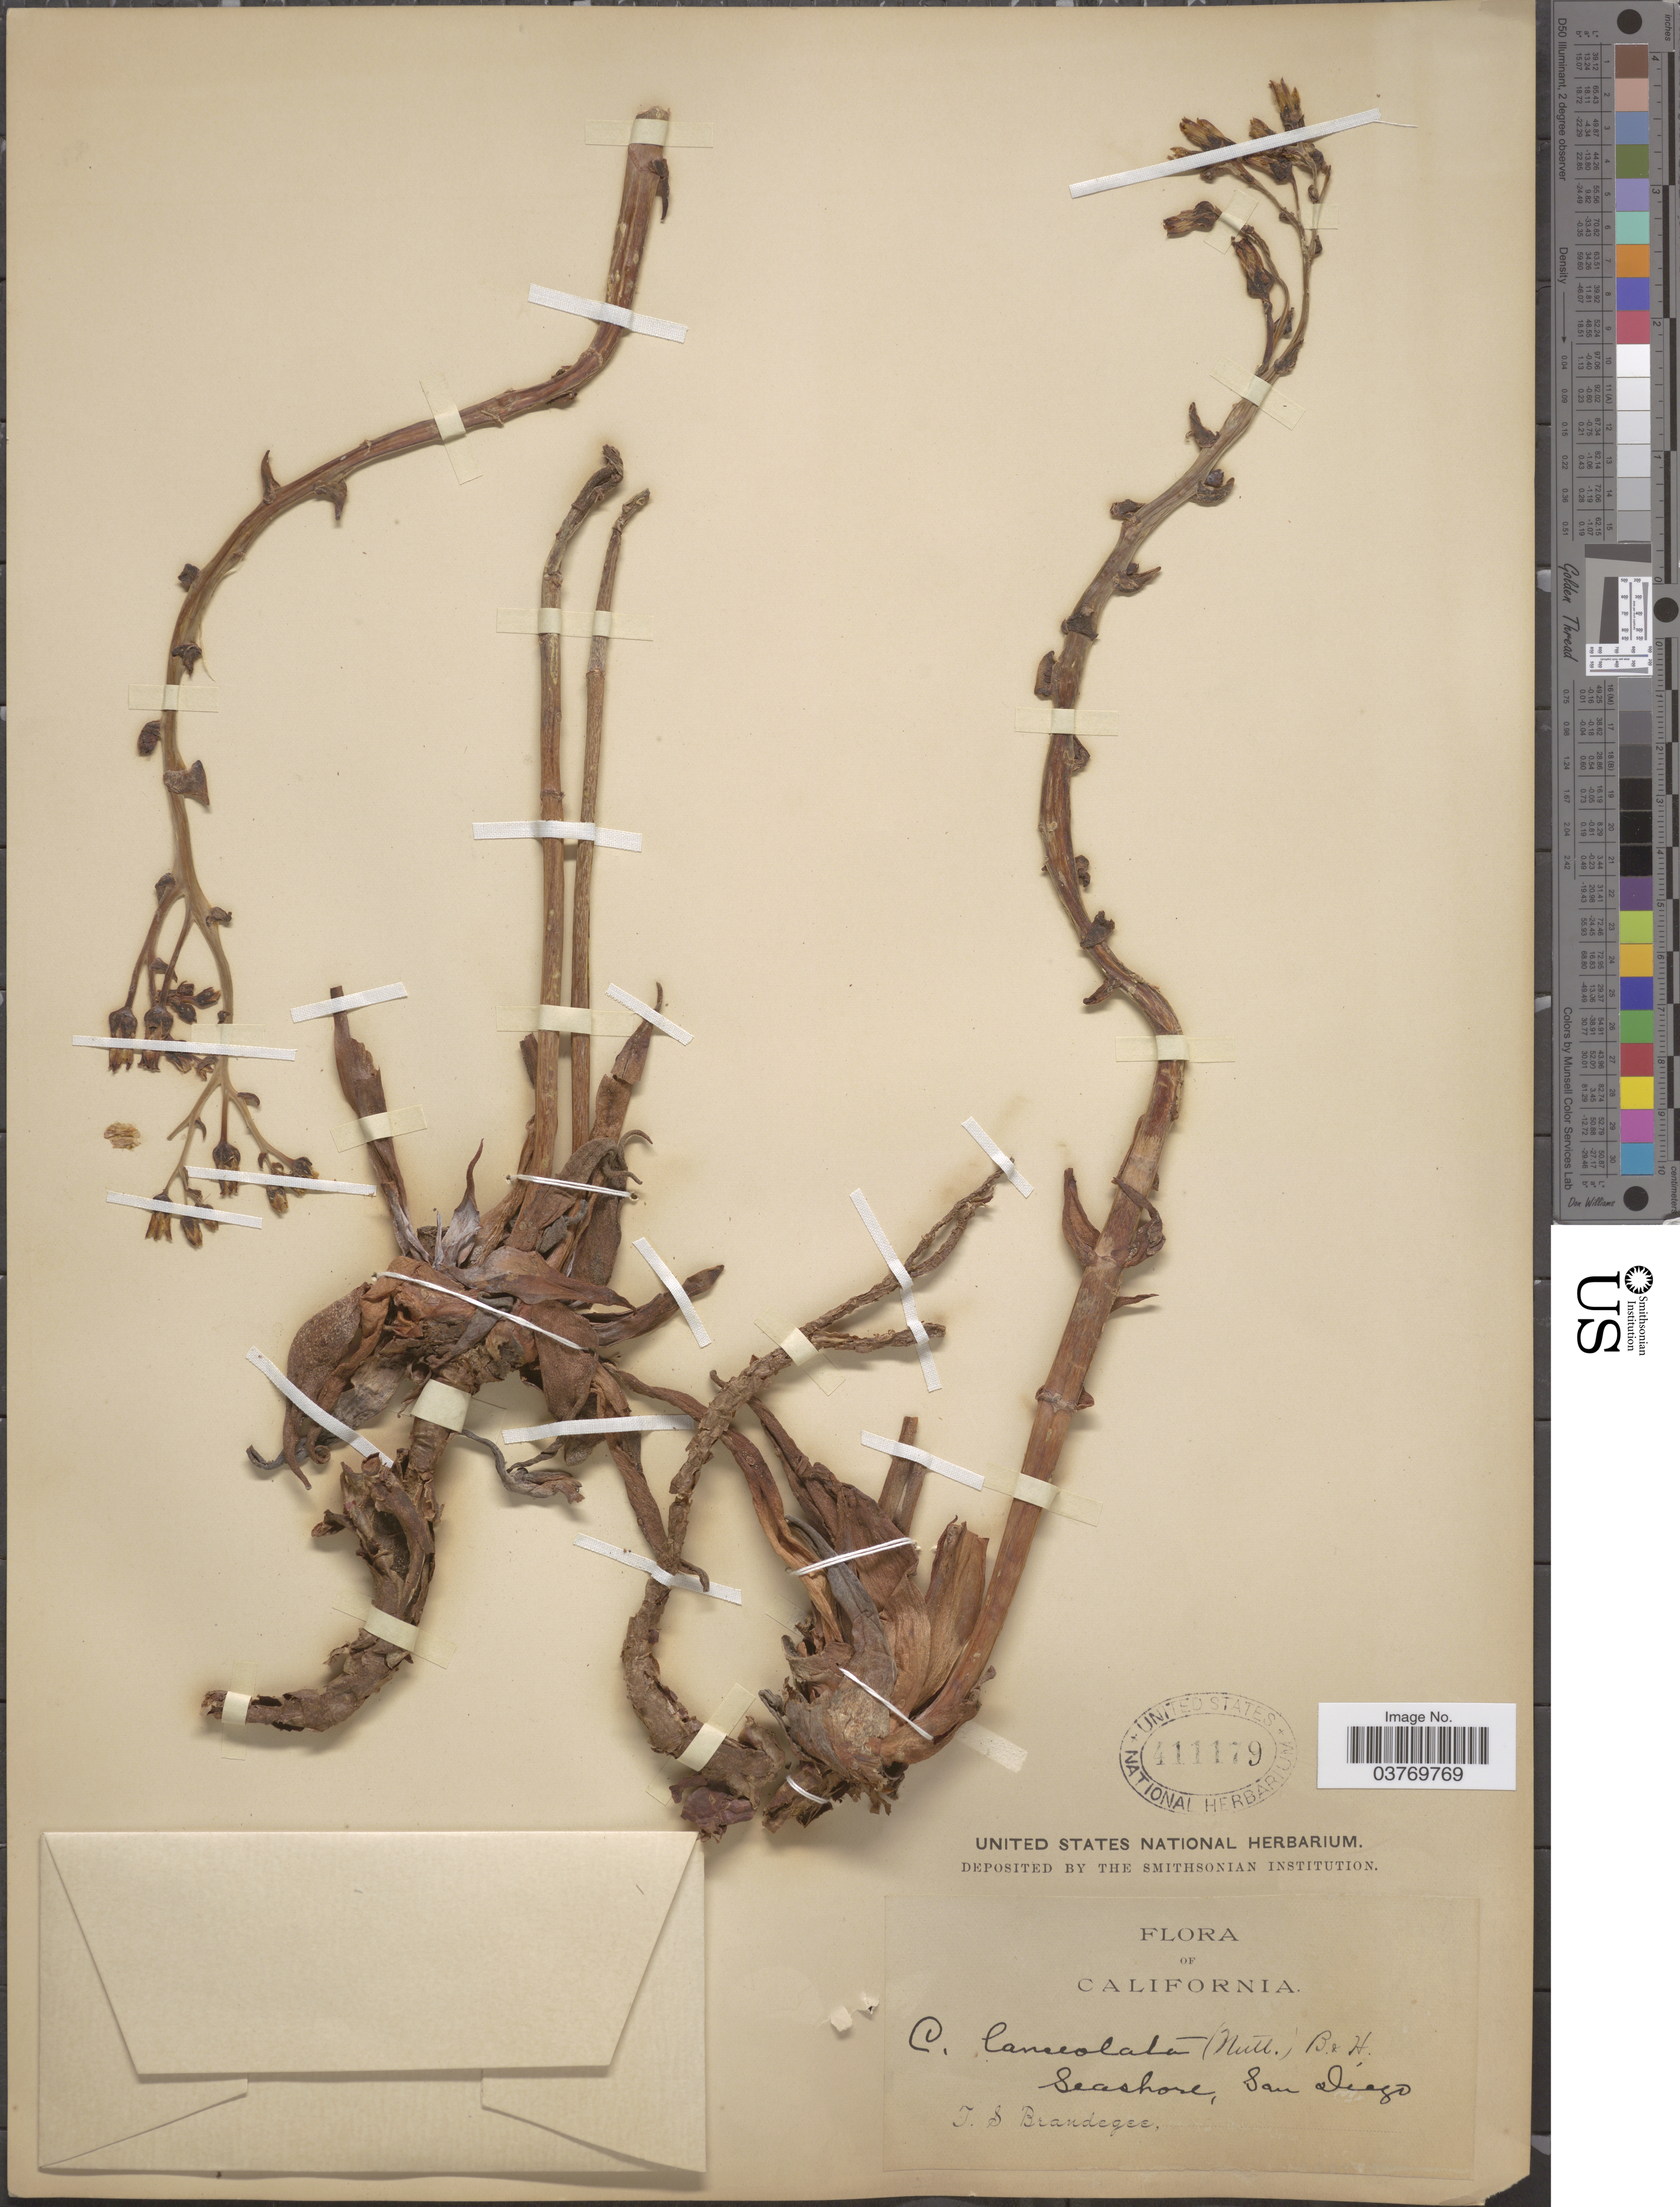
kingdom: Plantae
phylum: Tracheophyta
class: Magnoliopsida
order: Saxifragales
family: Crassulaceae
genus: Dudleya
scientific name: Dudleya lanceolata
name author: (Nutt.) Britton & Rose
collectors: T. S. Brandegee (herbarium)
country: United States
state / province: California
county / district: San Diego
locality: Seashore, San Diego.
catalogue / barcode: US 411179